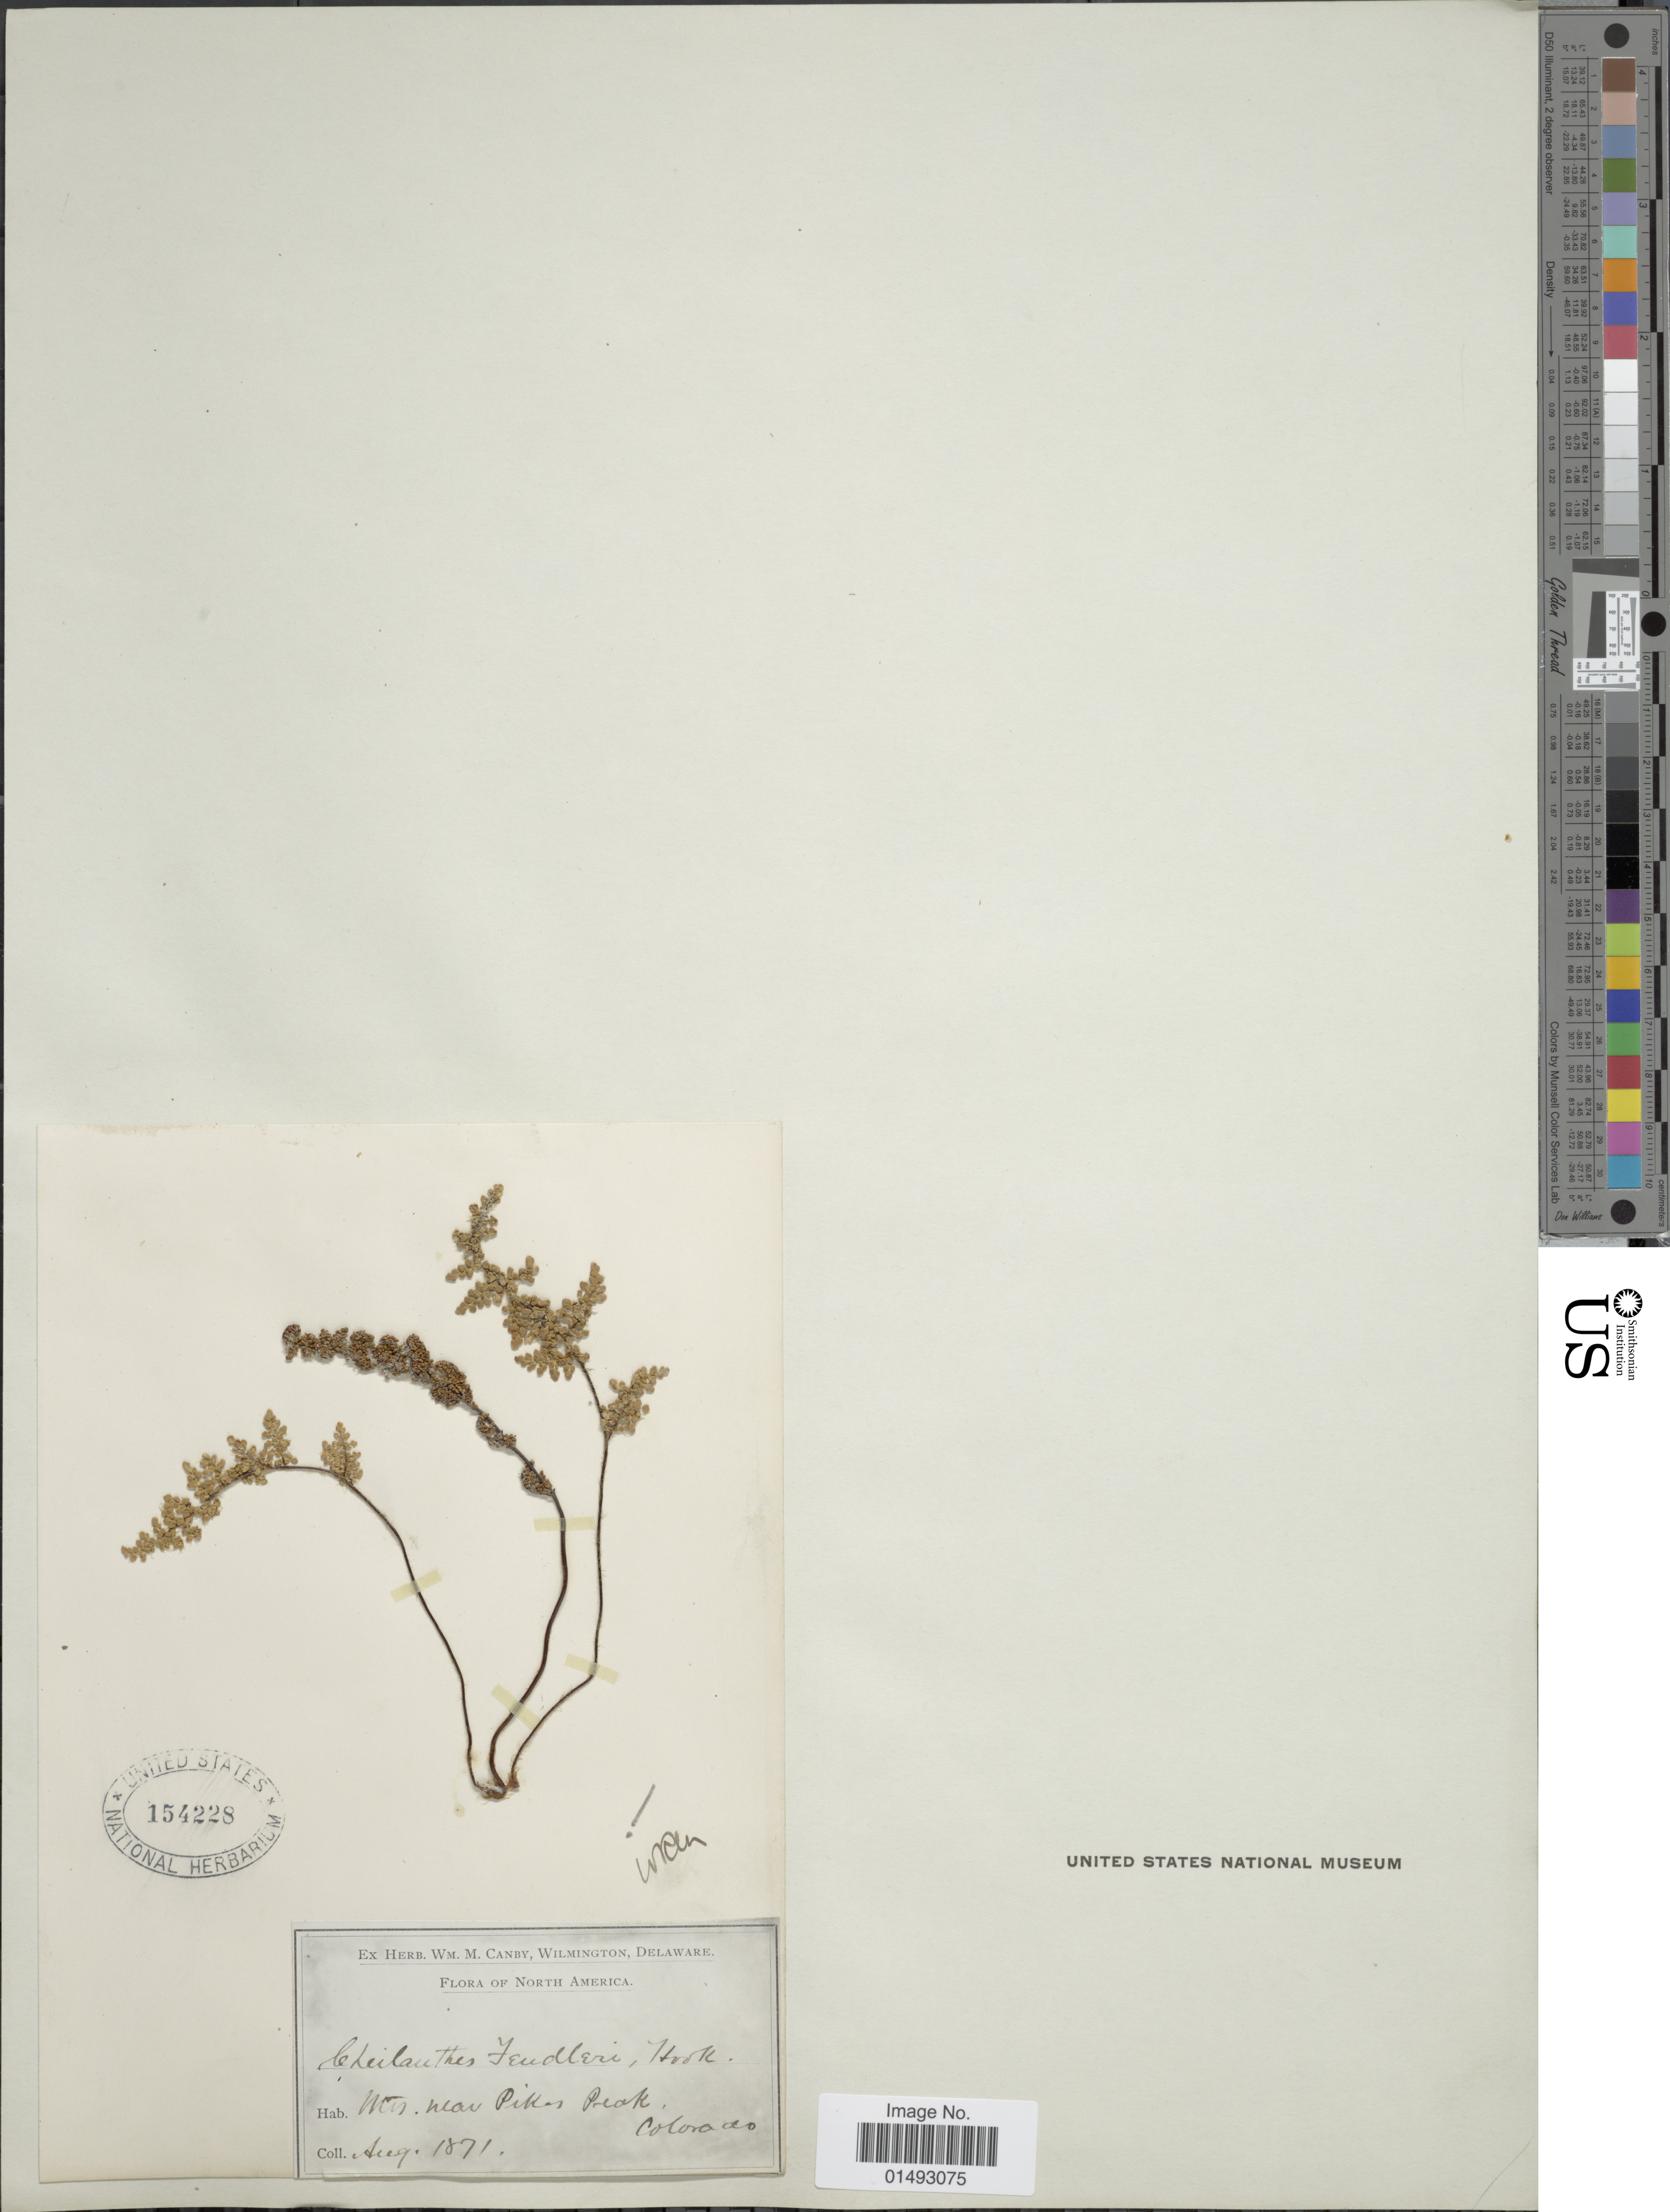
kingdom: Plantae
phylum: Tracheophyta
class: Polypodiopsida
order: Polypodiales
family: Pteridaceae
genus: Myriopteris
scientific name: Myriopteris fendleri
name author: (Hook.) E. Fourn.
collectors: ex herb. W.M. Canby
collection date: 1871-08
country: United States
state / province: Colorado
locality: Mts near Pikes Peak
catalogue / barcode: US 154228